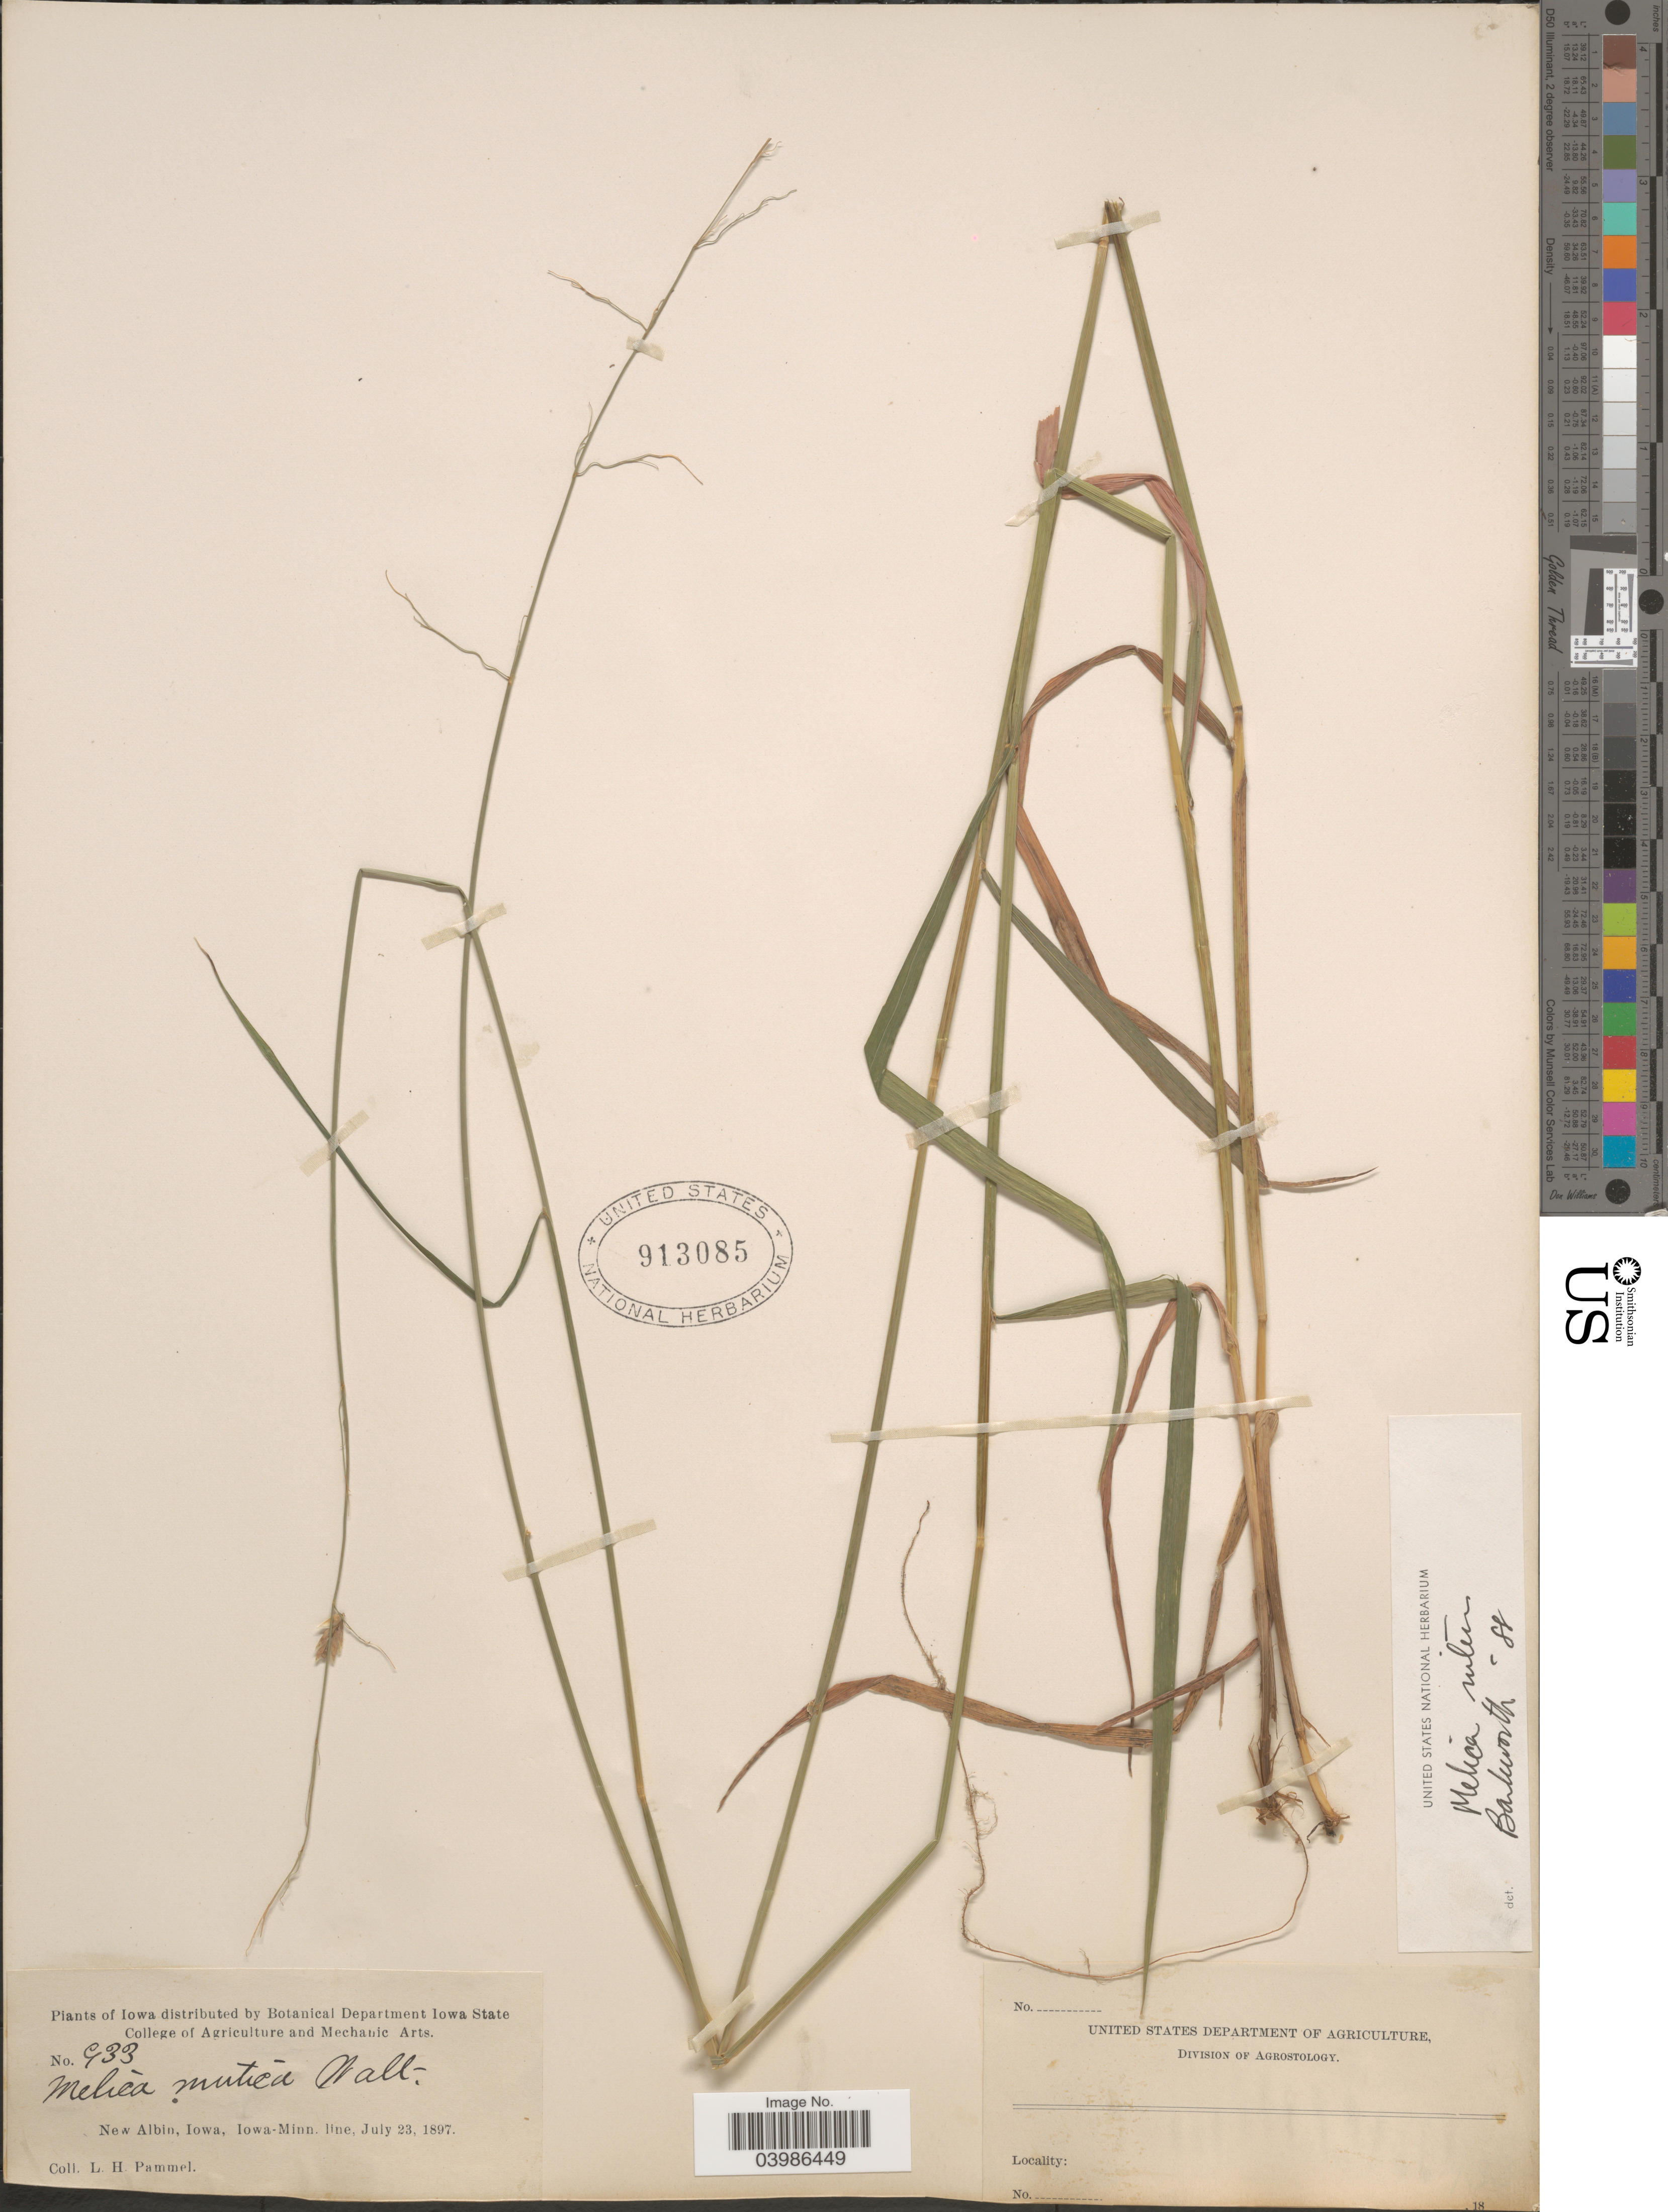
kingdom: Plantae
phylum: Tracheophyta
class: Liliopsida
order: Poales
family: Poaceae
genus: Melica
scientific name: Melica nitens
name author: (Scribn.) Nutt. ex Piper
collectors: L. Pammel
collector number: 933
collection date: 1897-07-23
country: United States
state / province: Iowa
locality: New Albin, Iowa-Min. line.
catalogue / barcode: US 913085